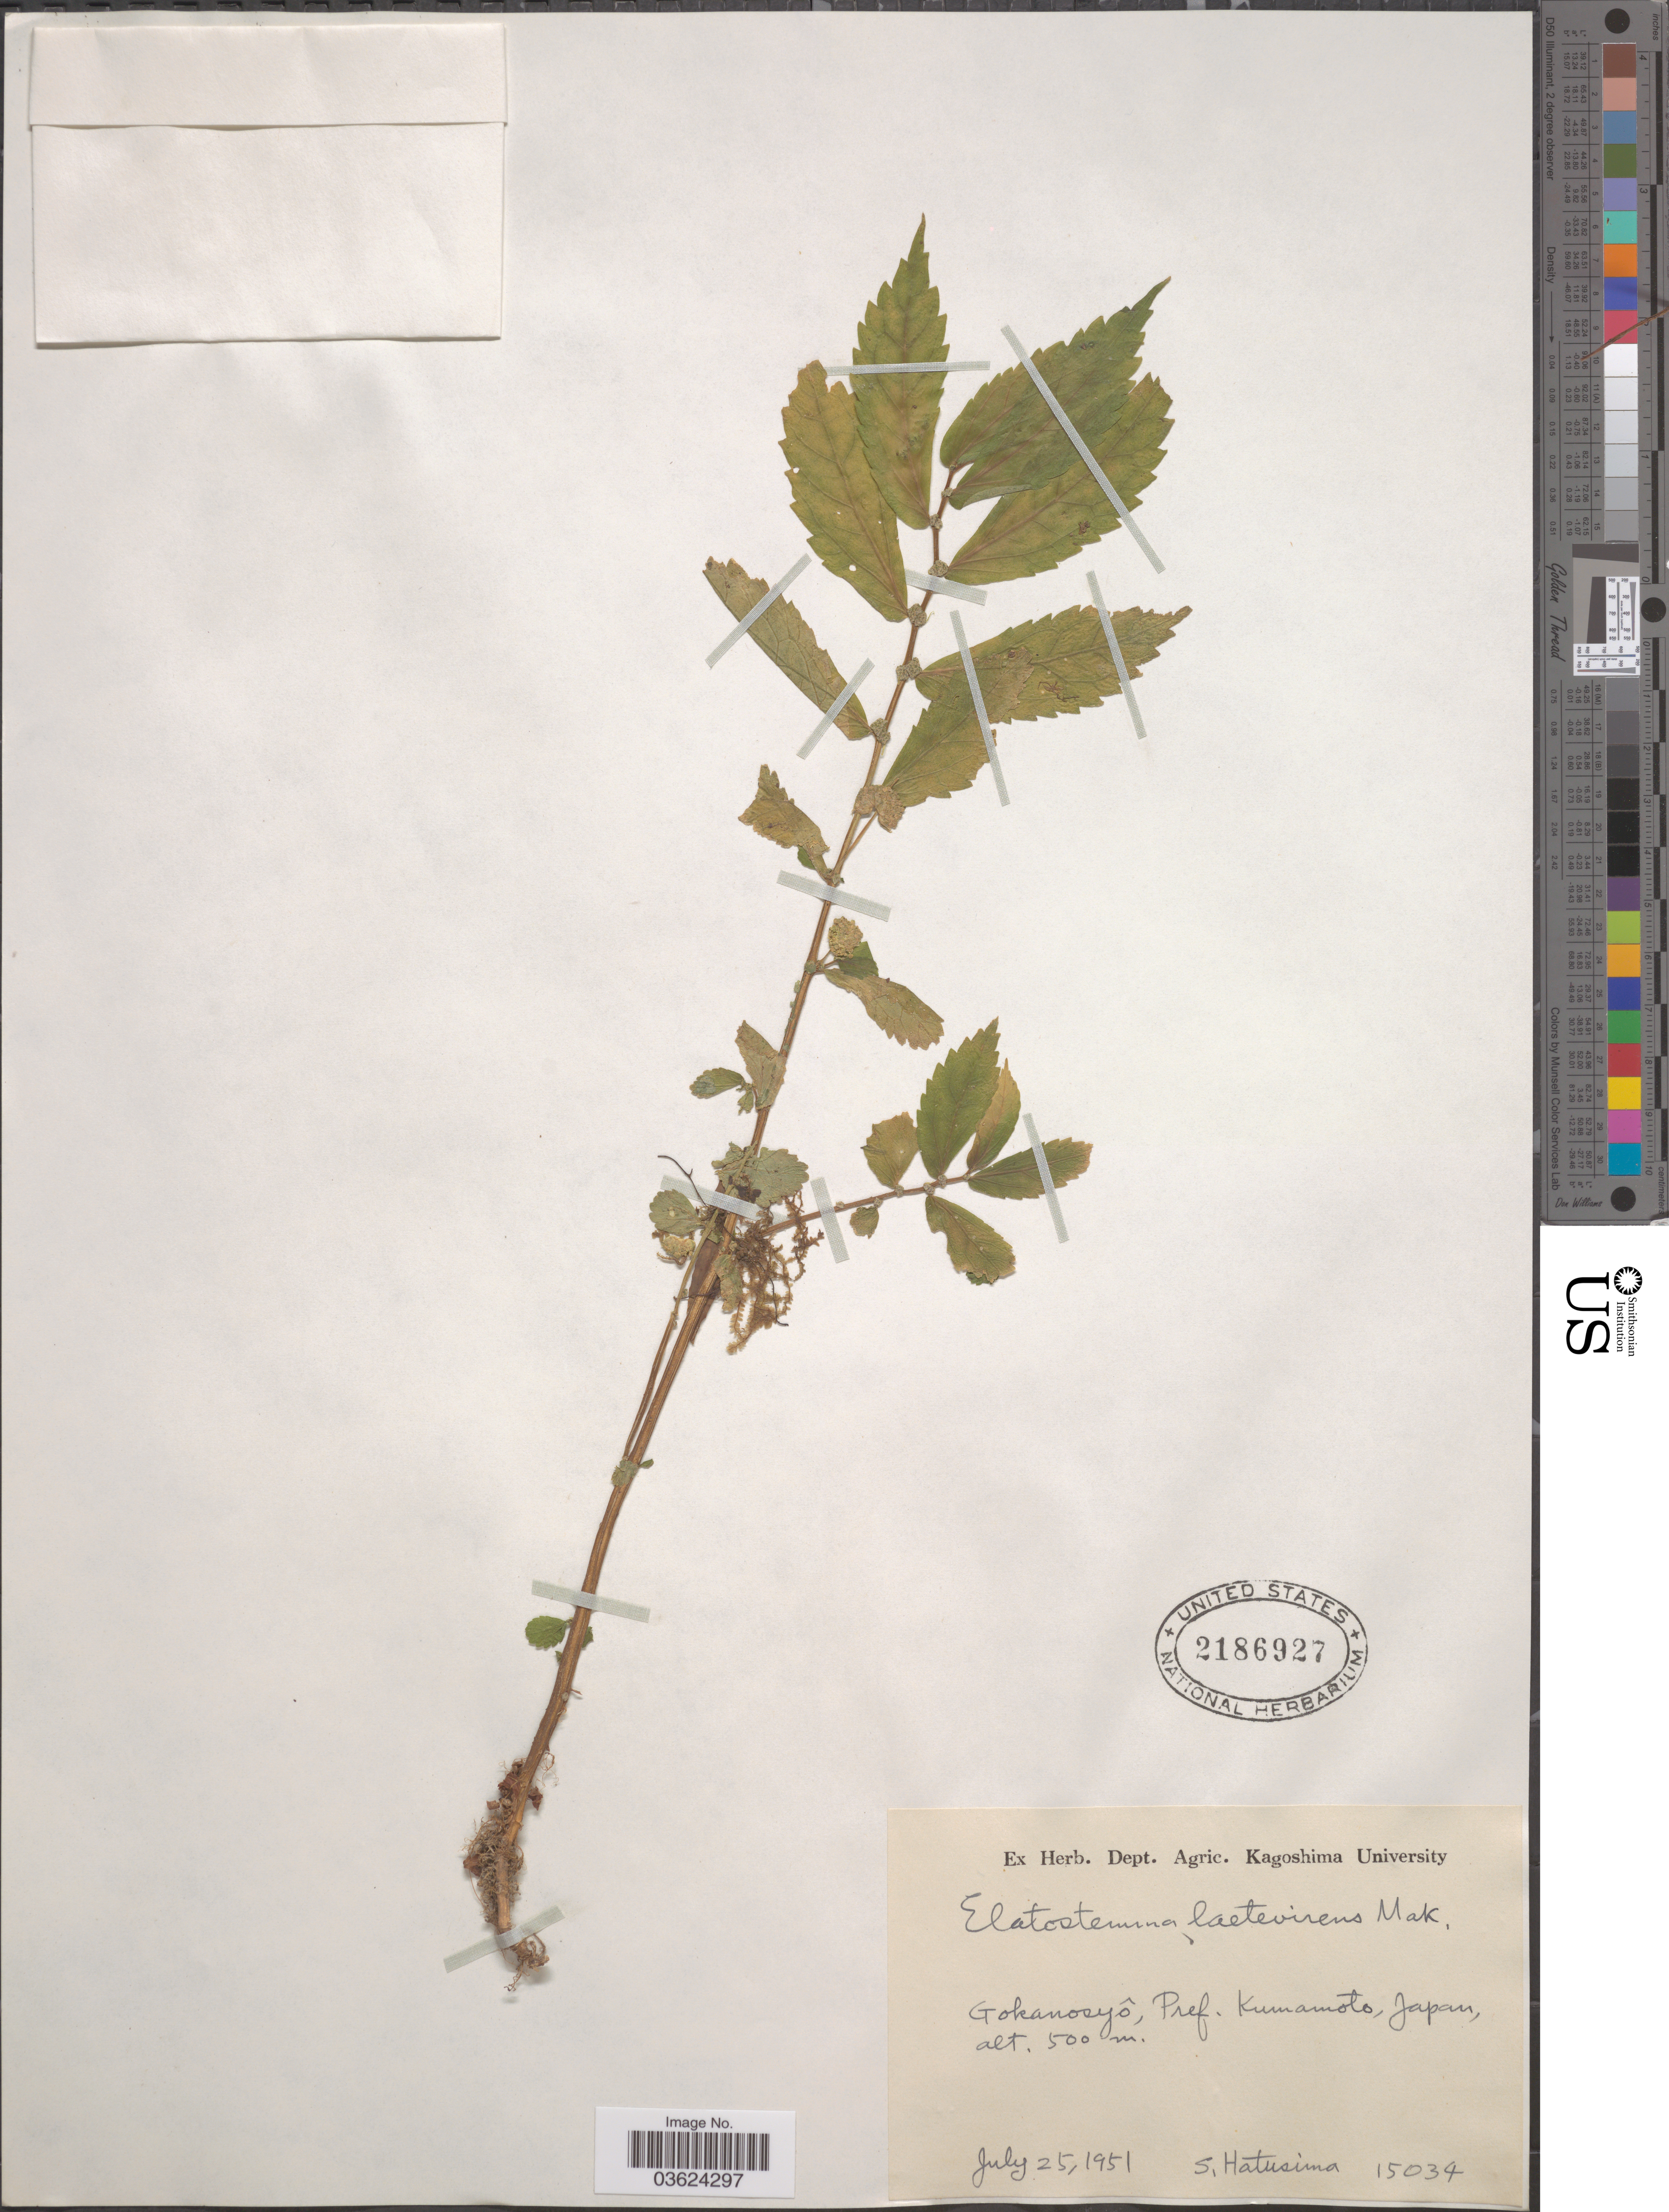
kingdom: Plantae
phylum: Tracheophyta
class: Magnoliopsida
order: Rosales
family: Urticaceae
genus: Elatostema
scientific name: Elatostema laetevirens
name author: Makino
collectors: S. Hatusima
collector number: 15034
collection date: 1951-07-25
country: Japan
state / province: Kumamoto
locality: Gokanosyô, Pref. Kumamoto.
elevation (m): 500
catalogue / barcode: US 2186927